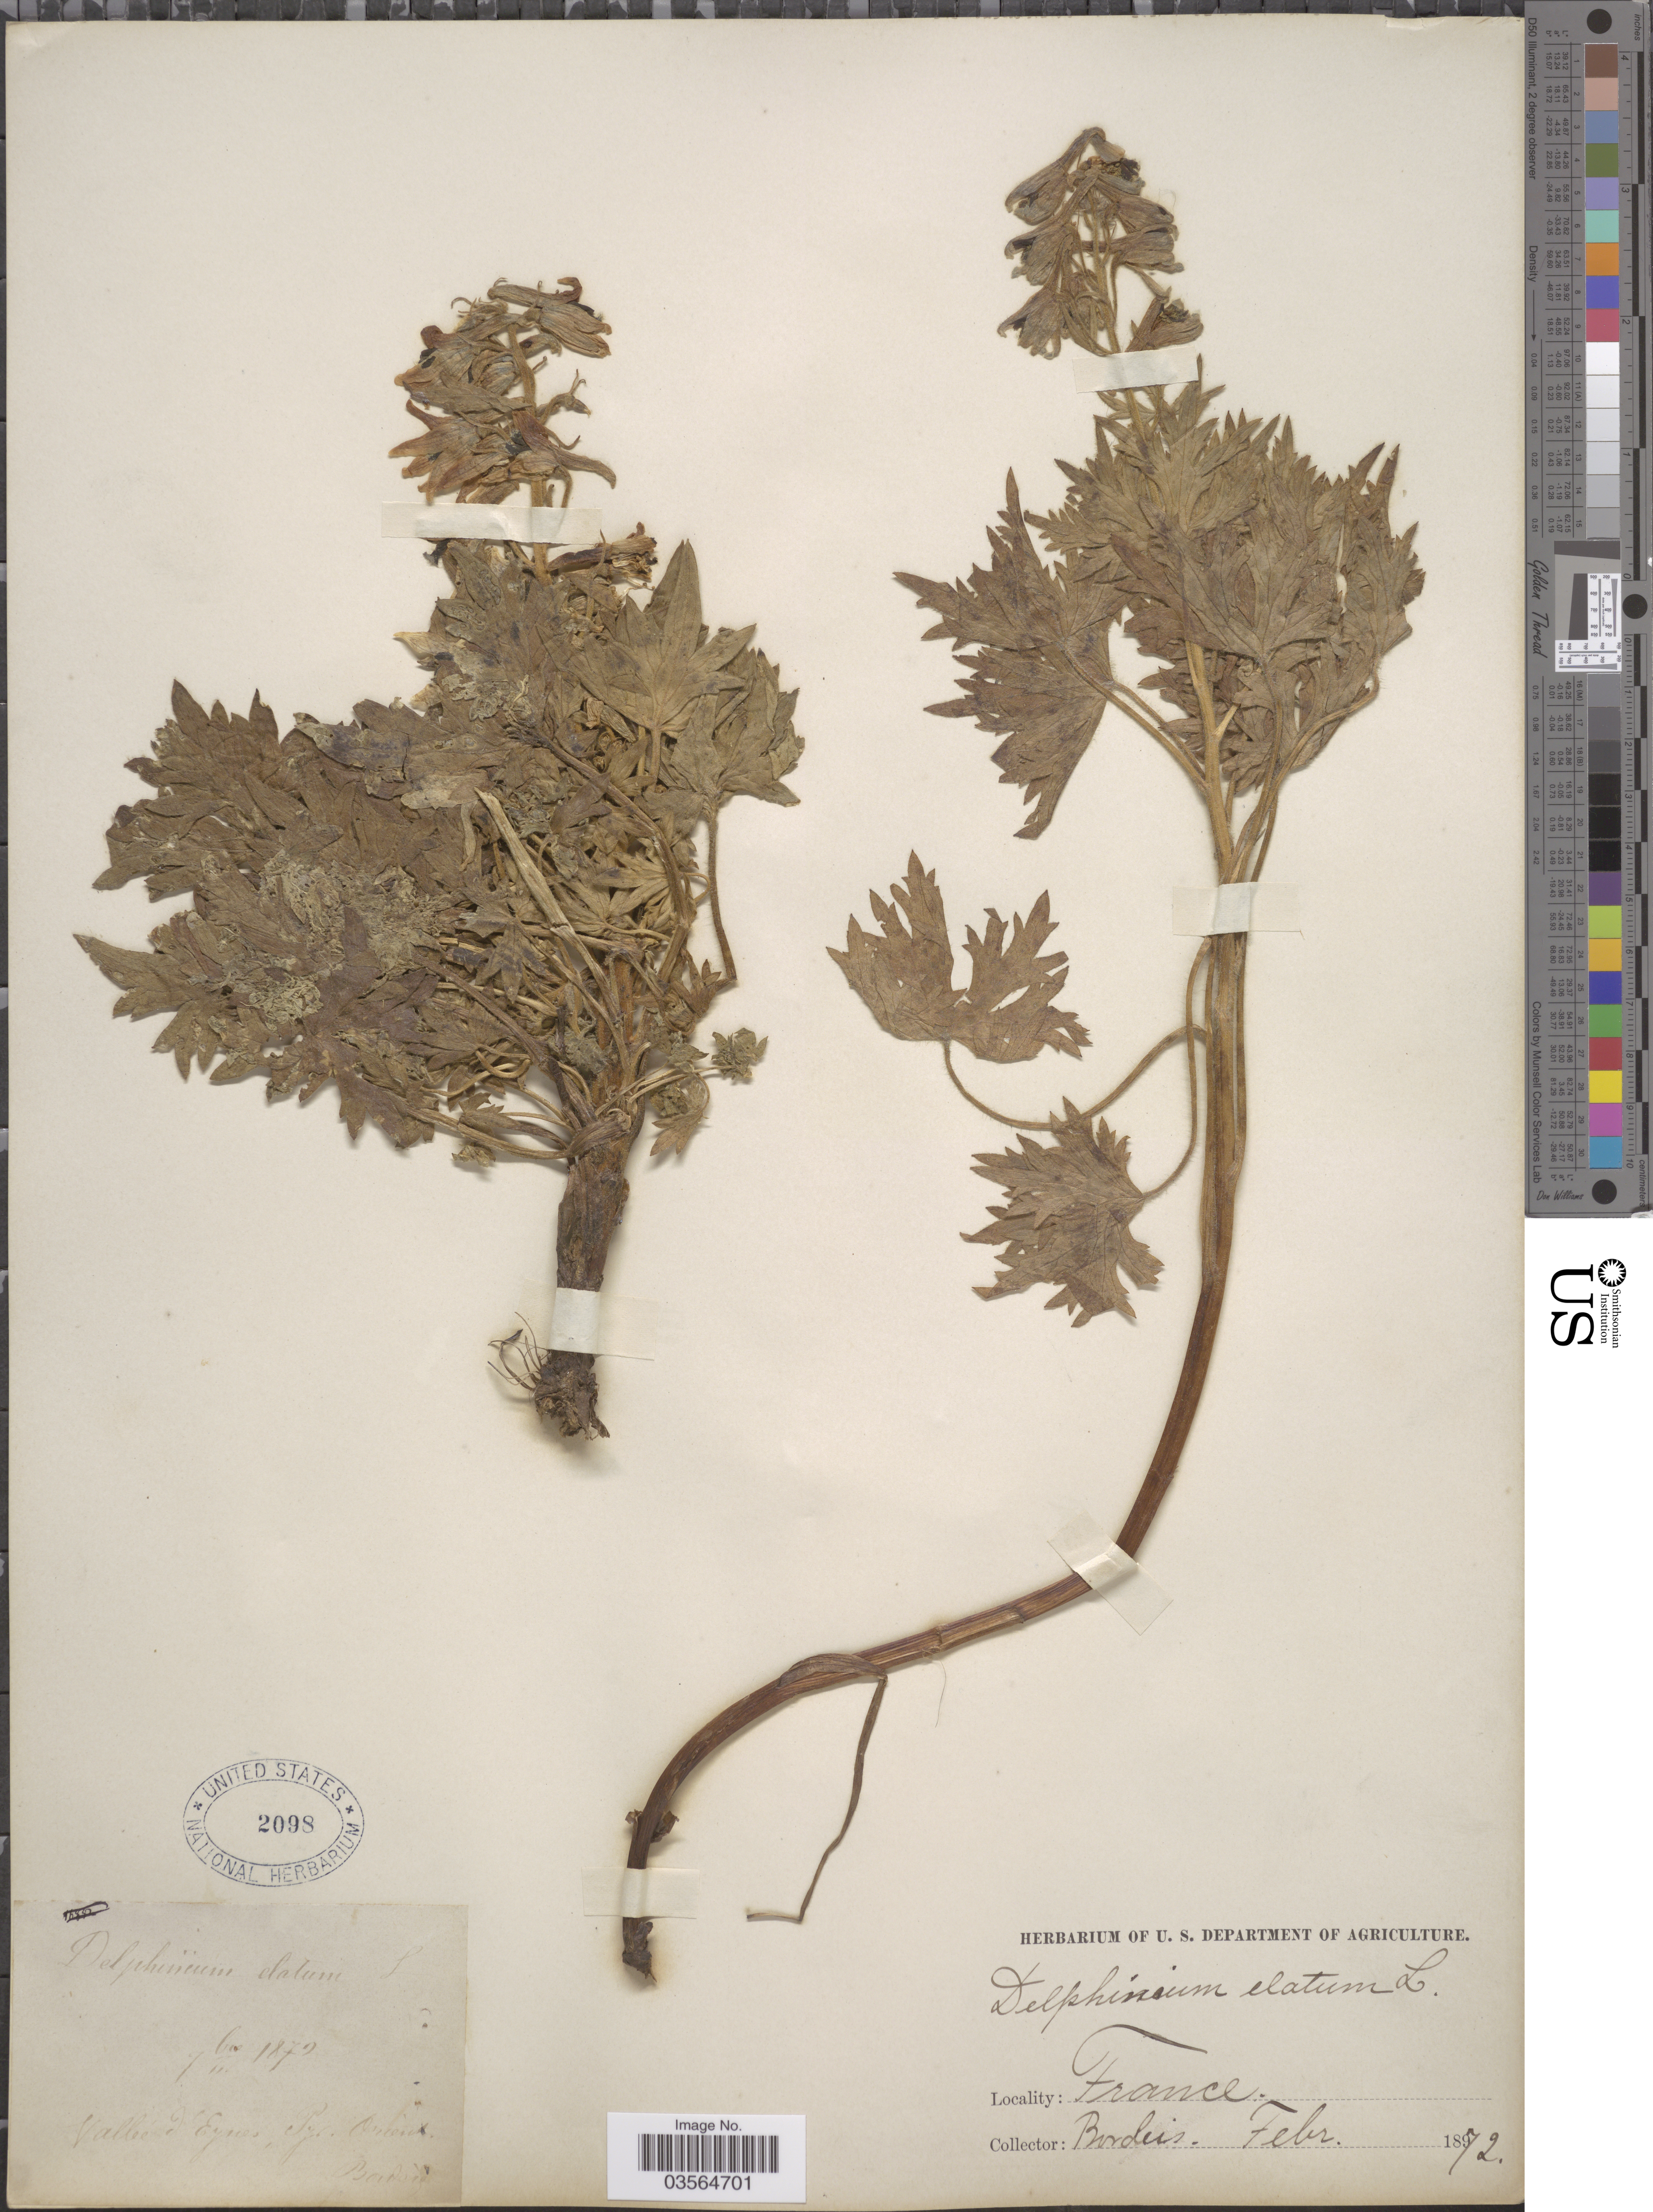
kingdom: Plantae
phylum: Tracheophyta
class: Magnoliopsida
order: Ranunculales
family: Ranunculaceae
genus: Delphinium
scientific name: Delphinium elatum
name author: L.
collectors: Bordeis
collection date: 1872-02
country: France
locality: Vallees d'Eynes Pyr. Orient.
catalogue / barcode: US 2098